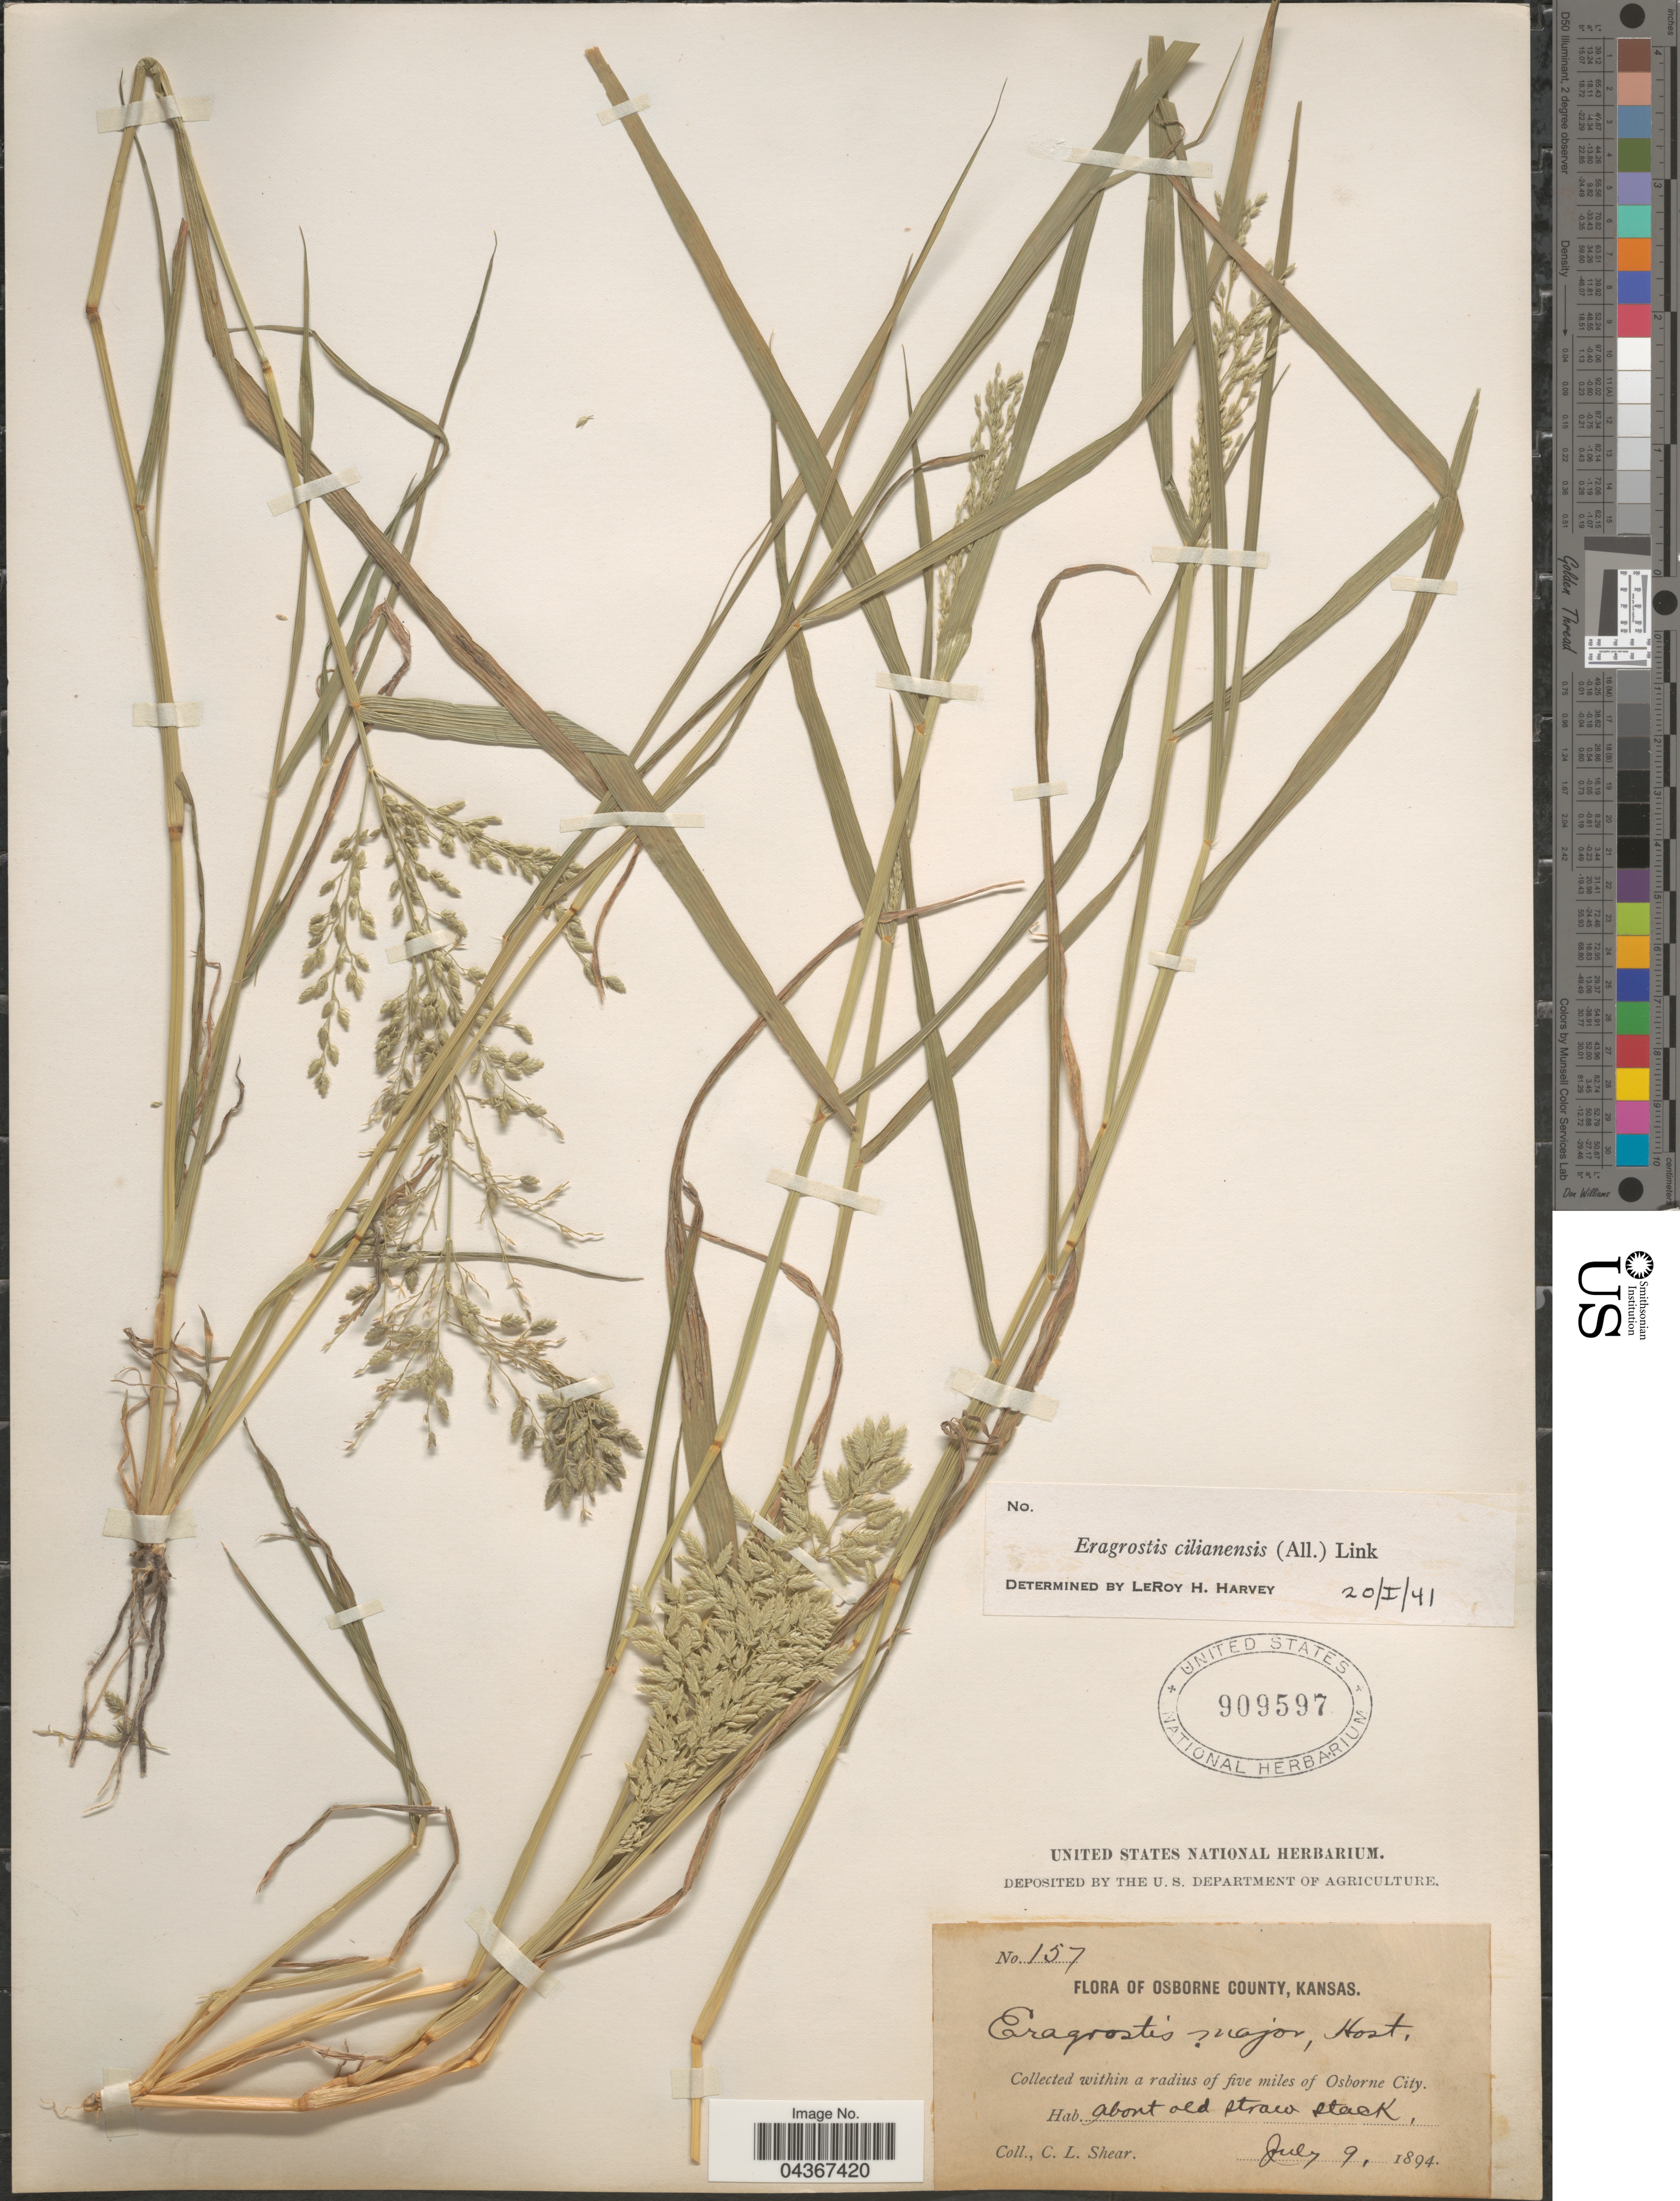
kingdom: Plantae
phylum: Tracheophyta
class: Liliopsida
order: Poales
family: Poaceae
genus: Eragrostis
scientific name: Eragrostis cilianensis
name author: (Bellardi) Vignolo ex Janch.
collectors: C. L. Shear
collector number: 157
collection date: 1894-07-09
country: United States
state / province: Kansas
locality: Osborne County. Within a radius of five miles of Osborne City. About old Straw Stack.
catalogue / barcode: US 909597